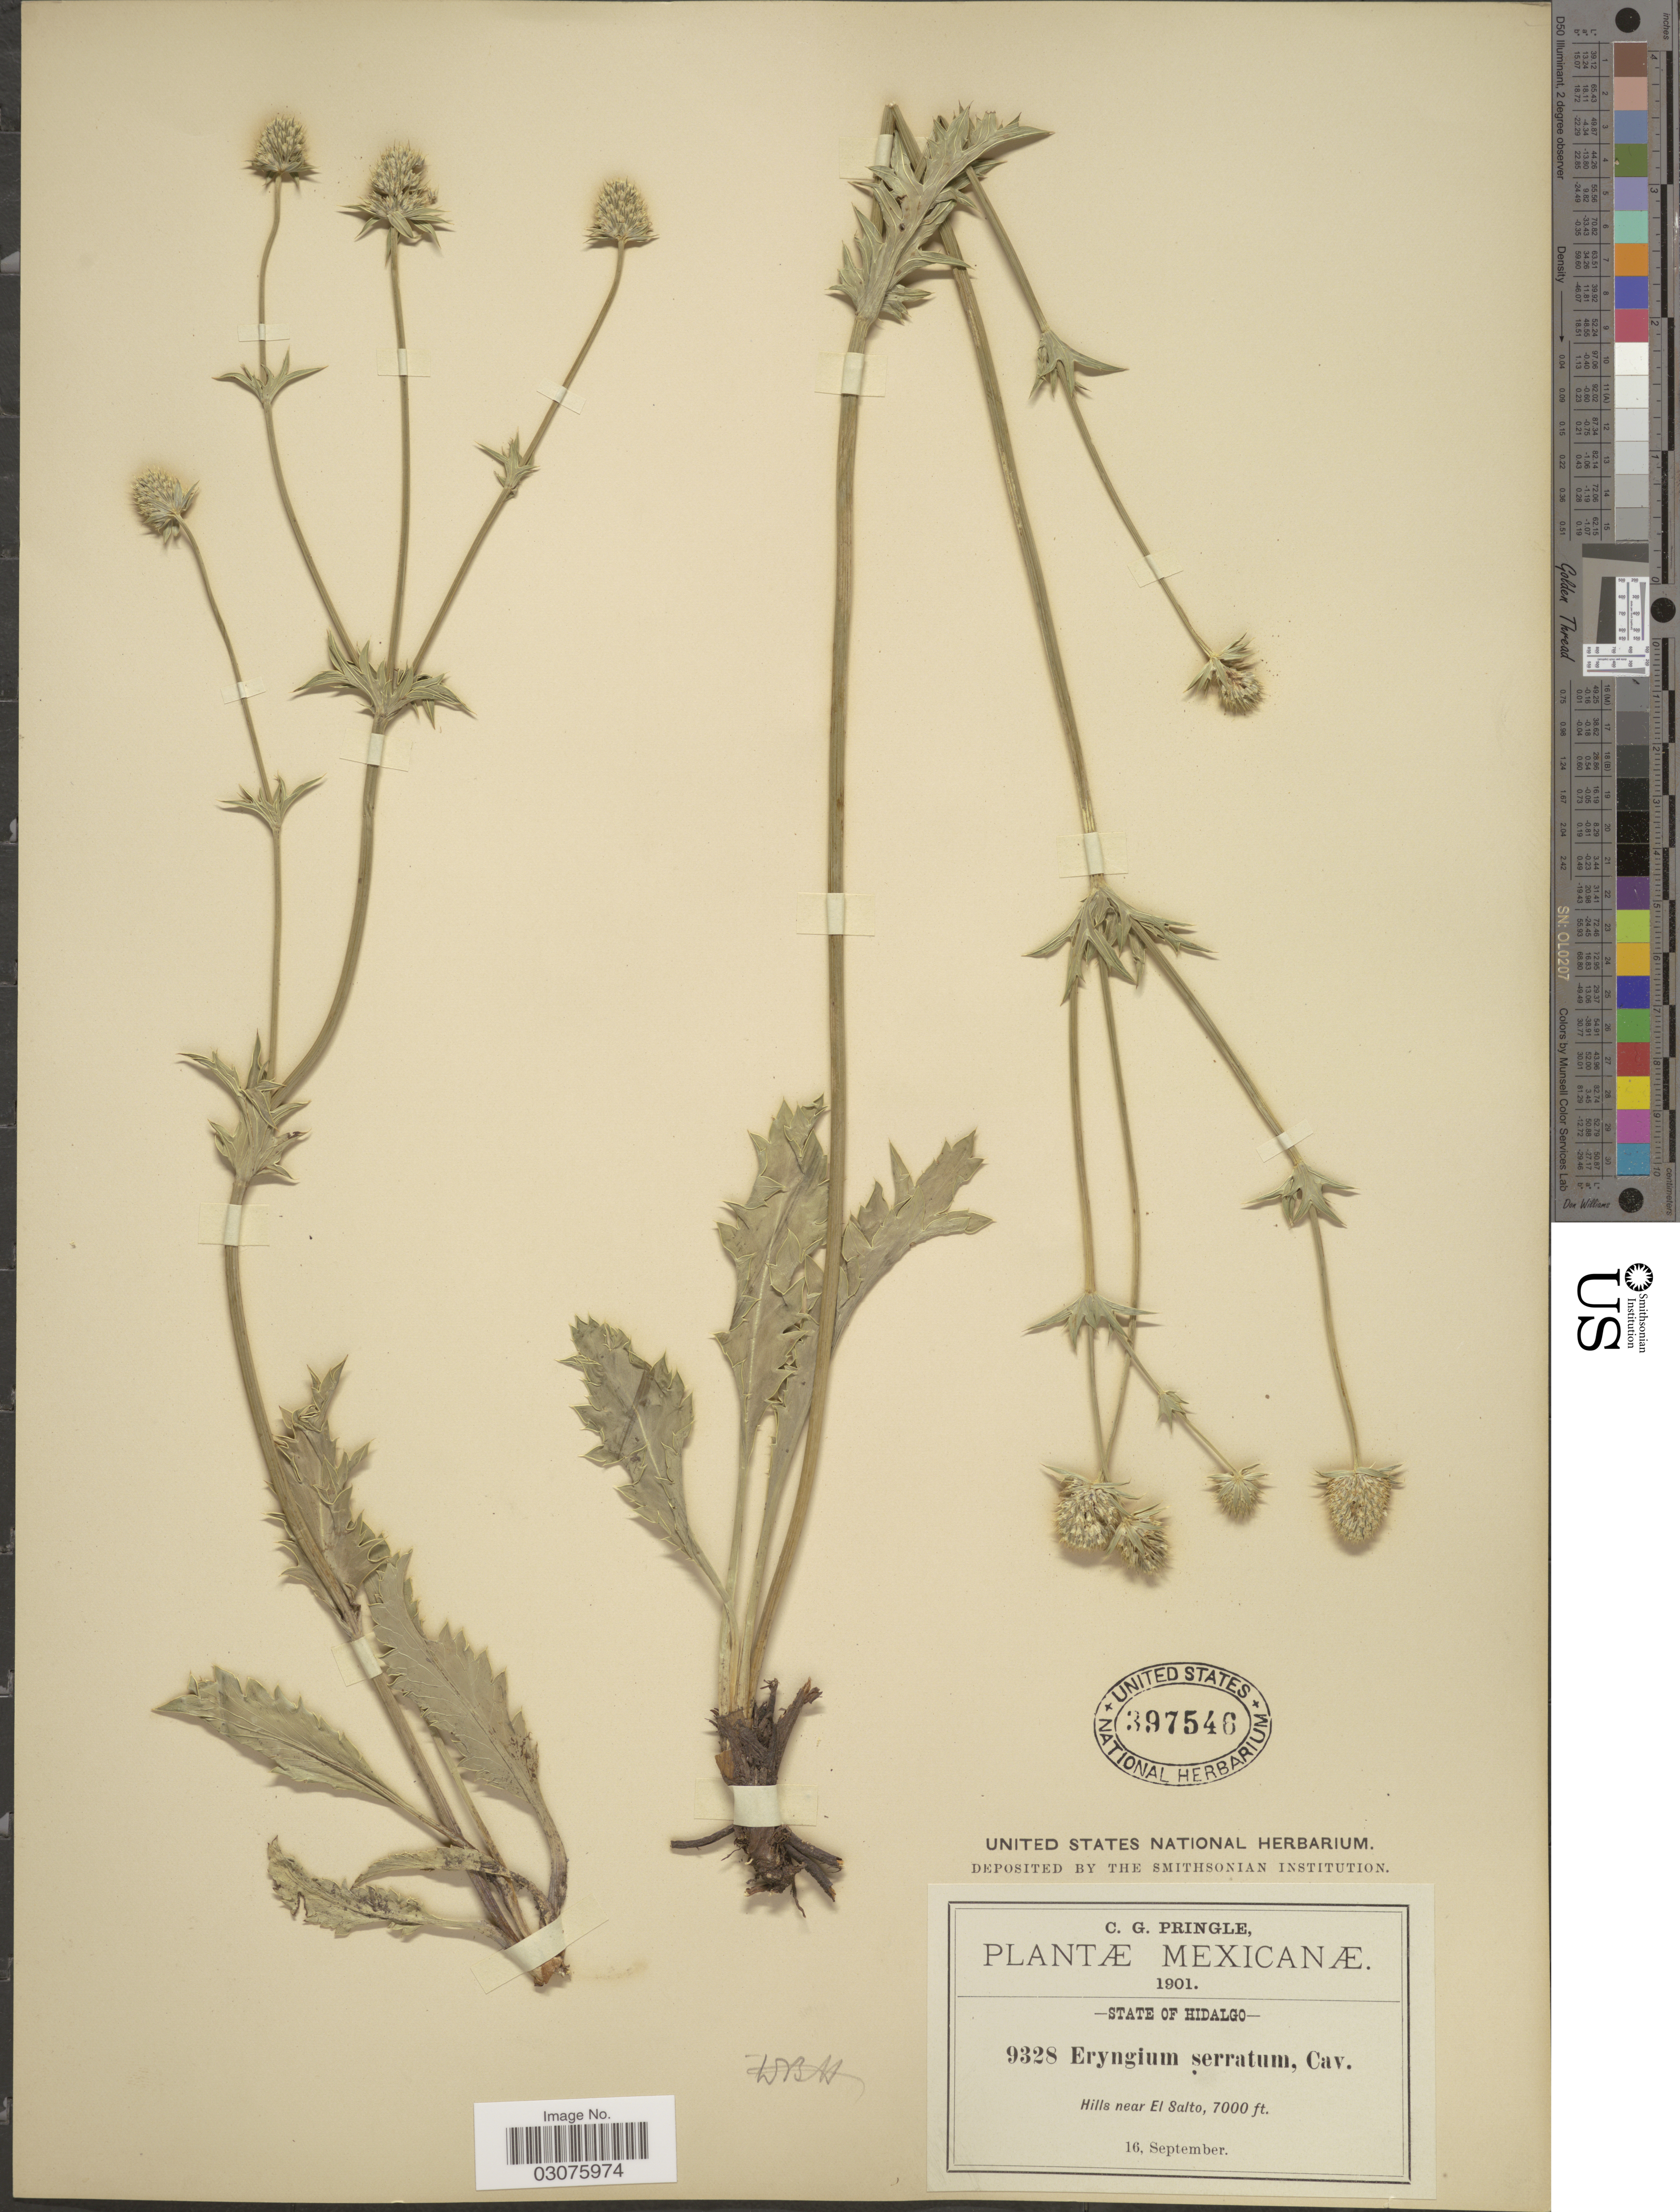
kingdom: Plantae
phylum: Tracheophyta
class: Magnoliopsida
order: Apiales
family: Apiaceae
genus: Eryngium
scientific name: Eryngium serratum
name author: Cav.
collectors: C. G. Pringle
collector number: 9328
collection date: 1901-09-16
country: Mexico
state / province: Hidalgo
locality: State of Hidalgo. Hills near El Salto.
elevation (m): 2134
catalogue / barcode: US 397546